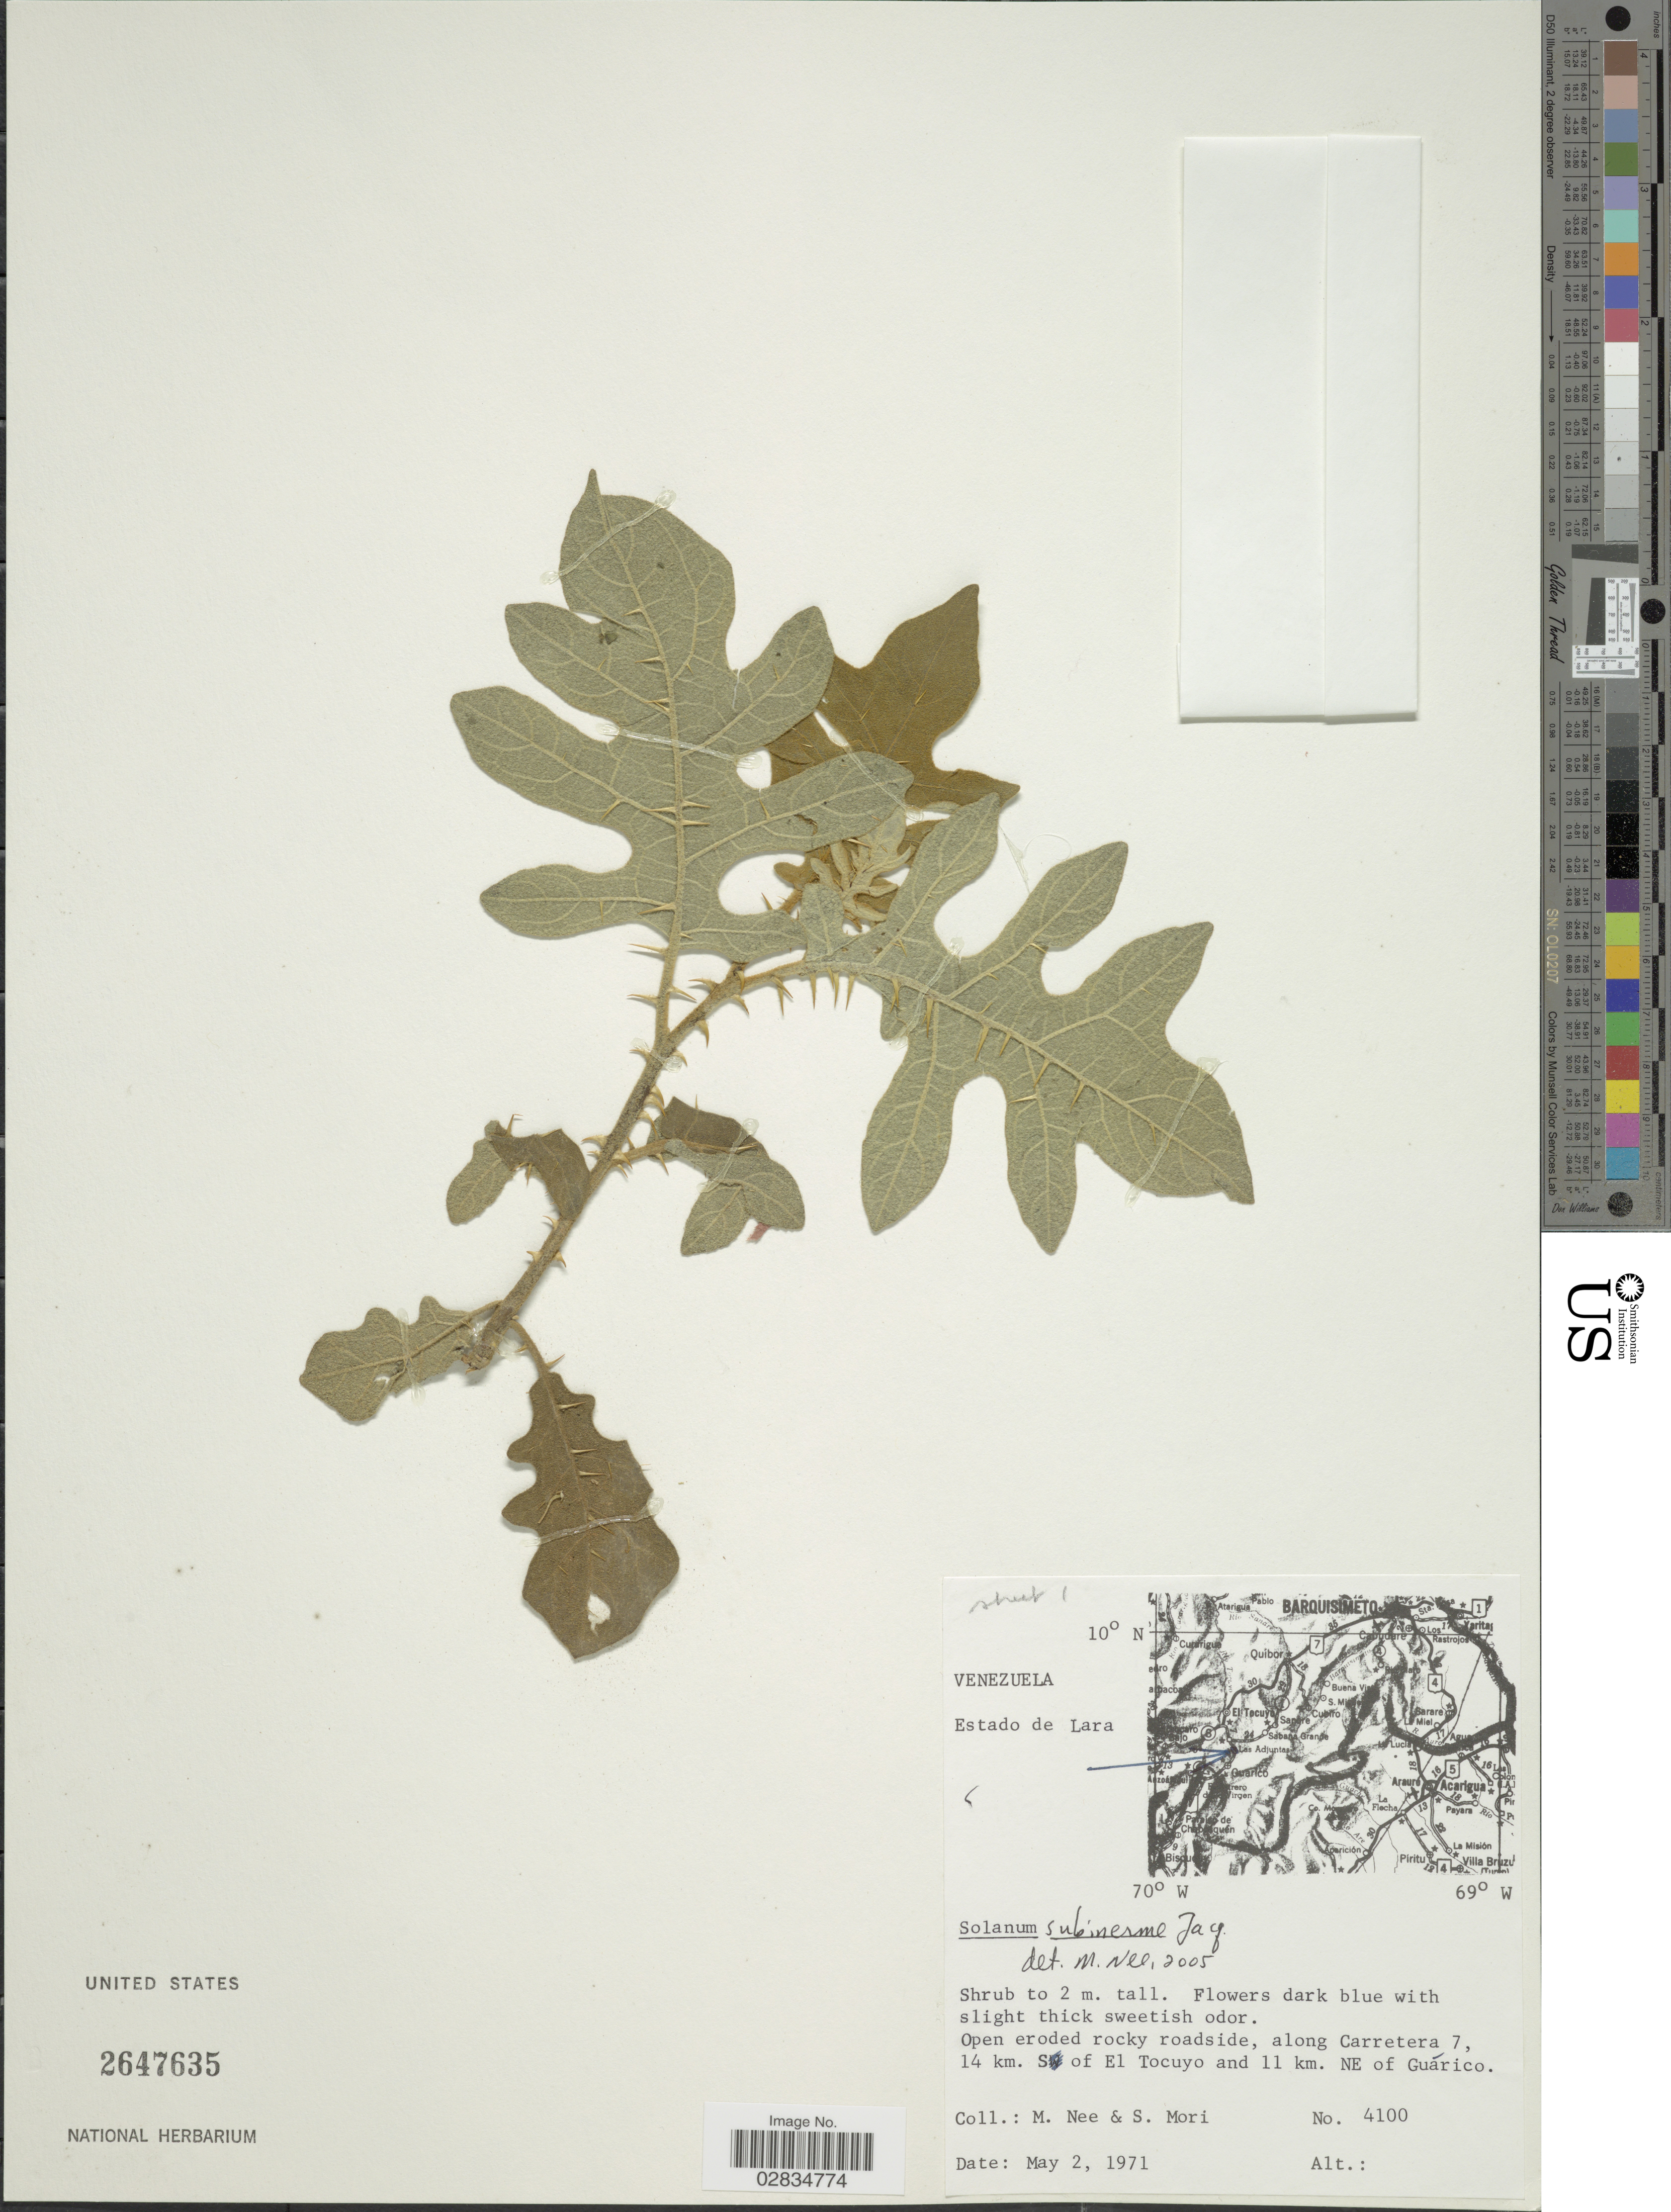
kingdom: Plantae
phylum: Tracheophyta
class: Magnoliopsida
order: Solanales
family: Solanaceae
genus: Solanum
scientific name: Solanum subinerme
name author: Jacq.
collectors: M. Nee & S. Mori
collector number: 4100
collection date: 1971-05-02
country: Venezuela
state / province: Lara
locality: Along Carretera 7, 14 km. S of El Tocuyo and 11 km. NE of Cuárico.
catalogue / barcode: US 2647635